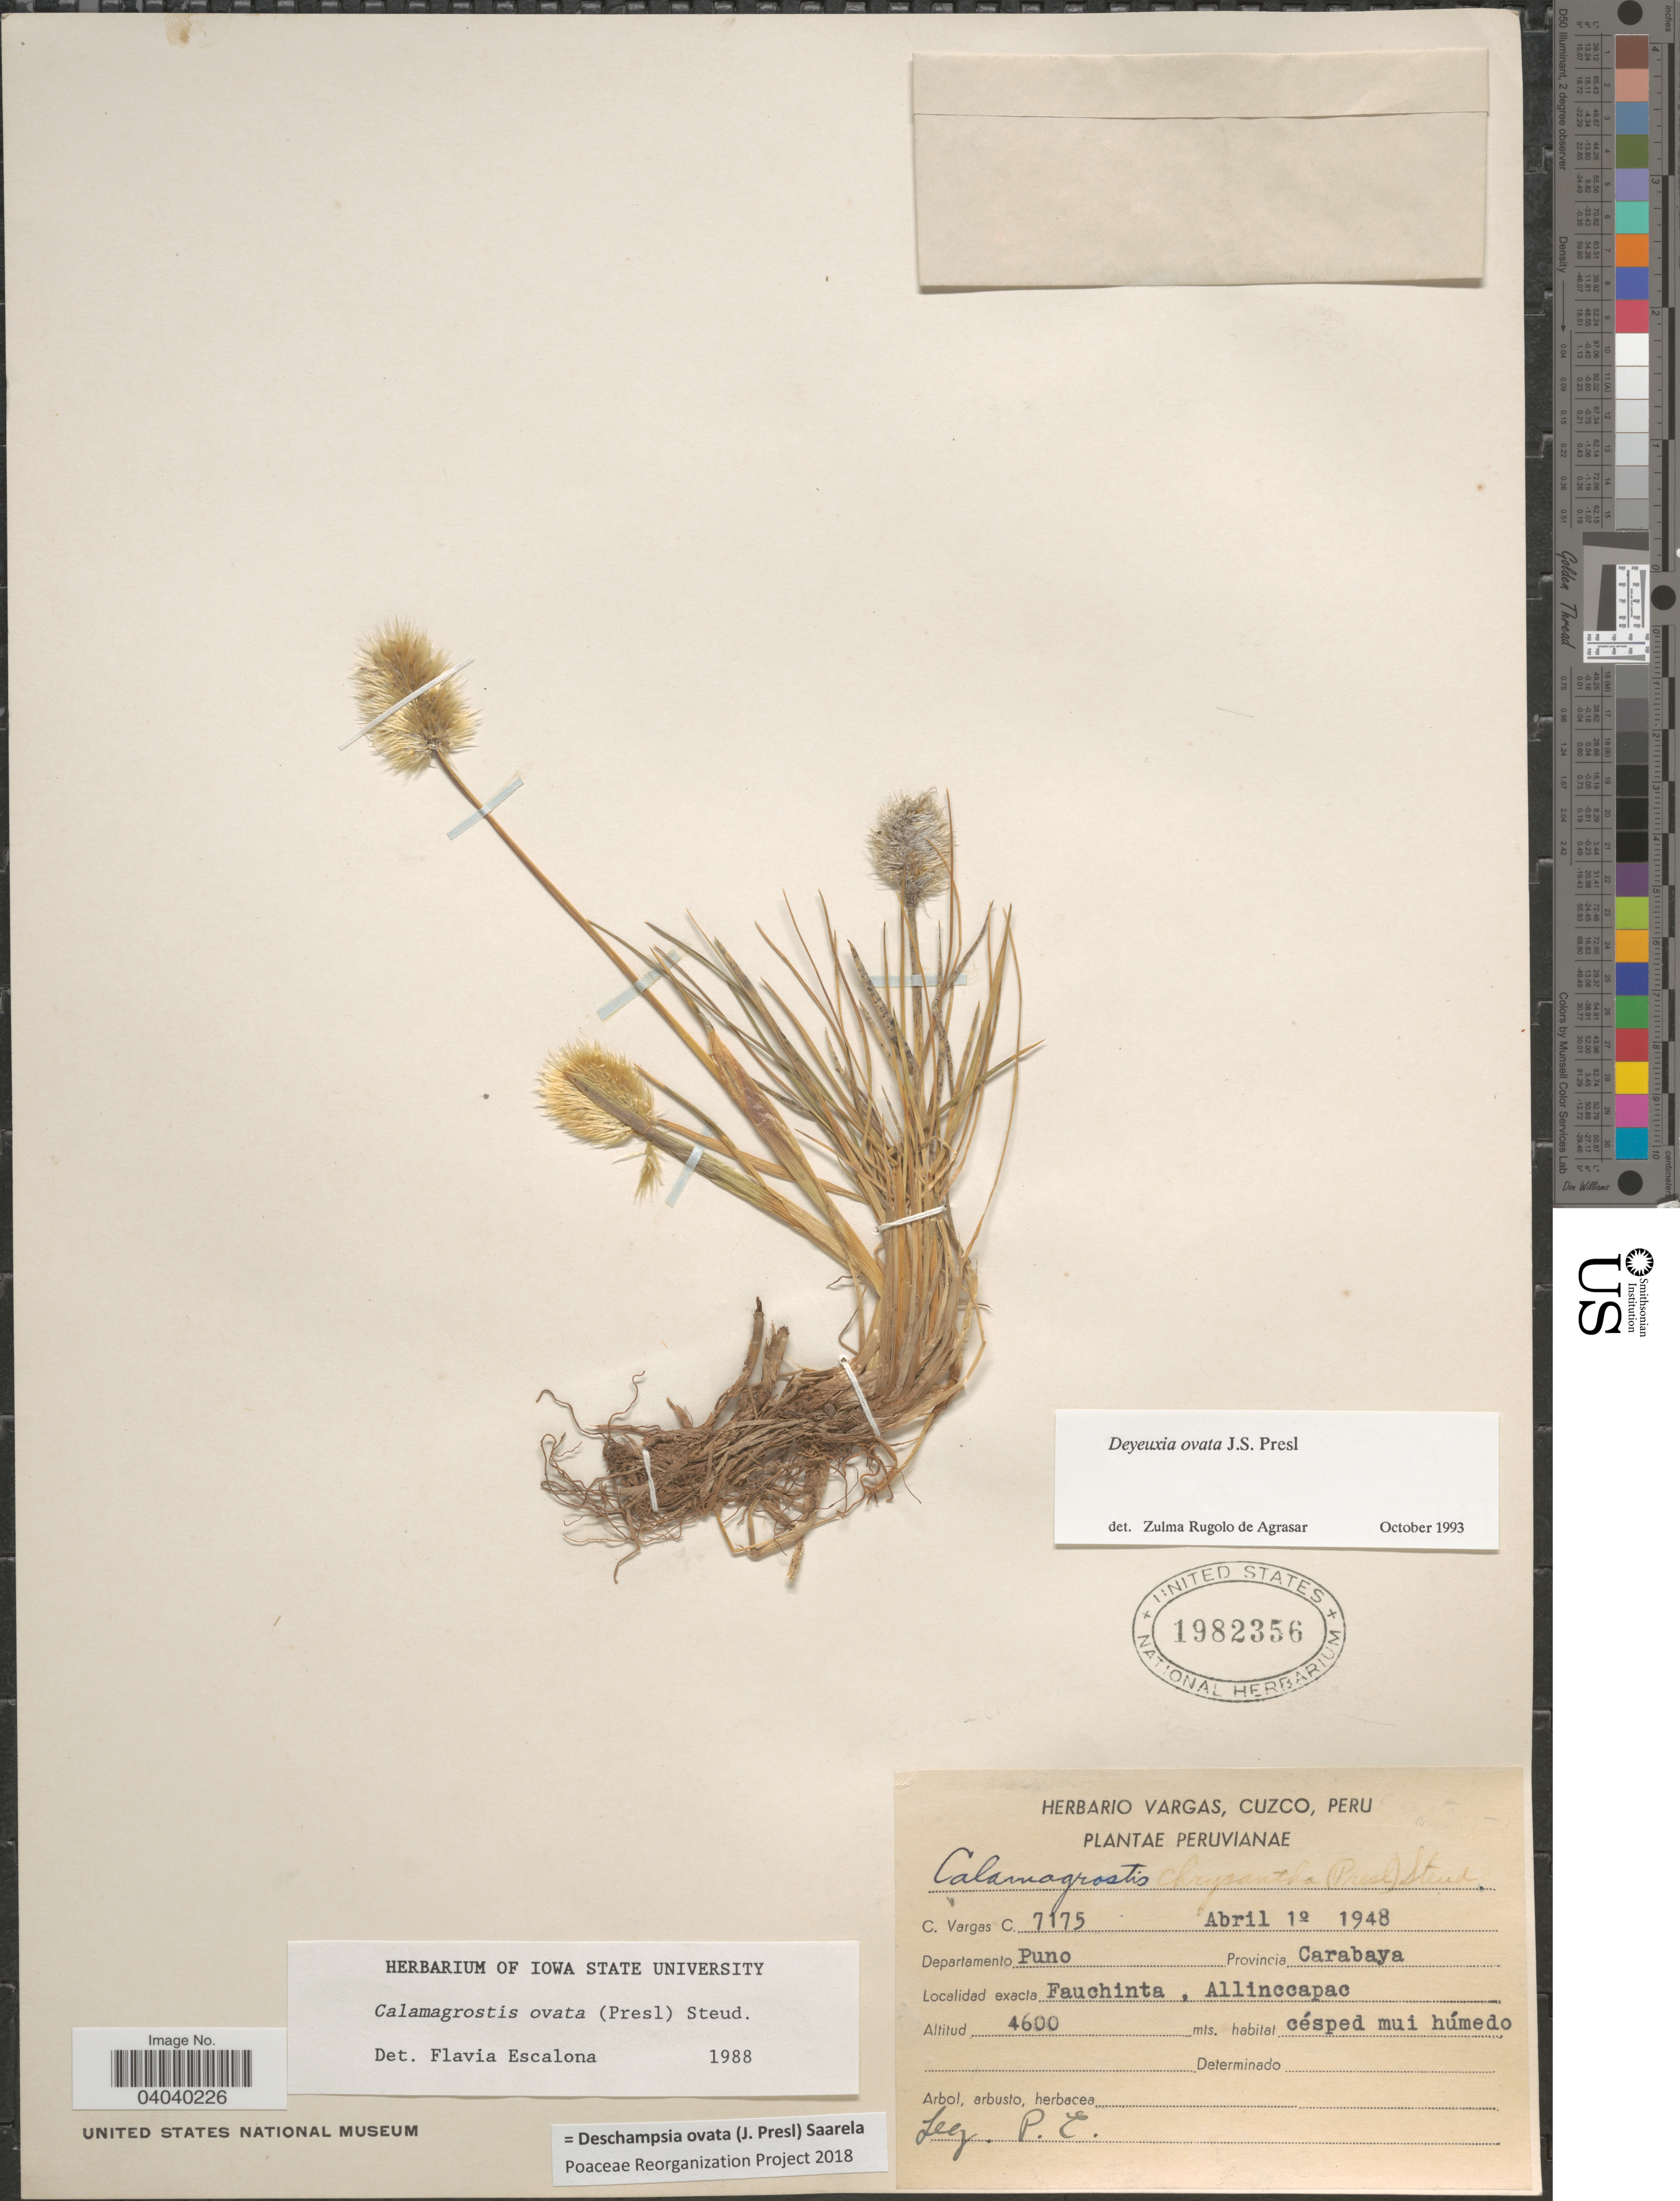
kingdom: Plantae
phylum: Tracheophyta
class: Liliopsida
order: Poales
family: Poaceae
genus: Deschampsia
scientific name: Deschampsia ovata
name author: (J. Presl) Saarela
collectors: P. E. & C. Vargas Calderón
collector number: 7175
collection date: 1948-04-01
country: Peru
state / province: Puno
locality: Departamento Puno. Provincia Carabaya. Fauchinta, Allinccapac.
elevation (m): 4600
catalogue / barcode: US 1982356